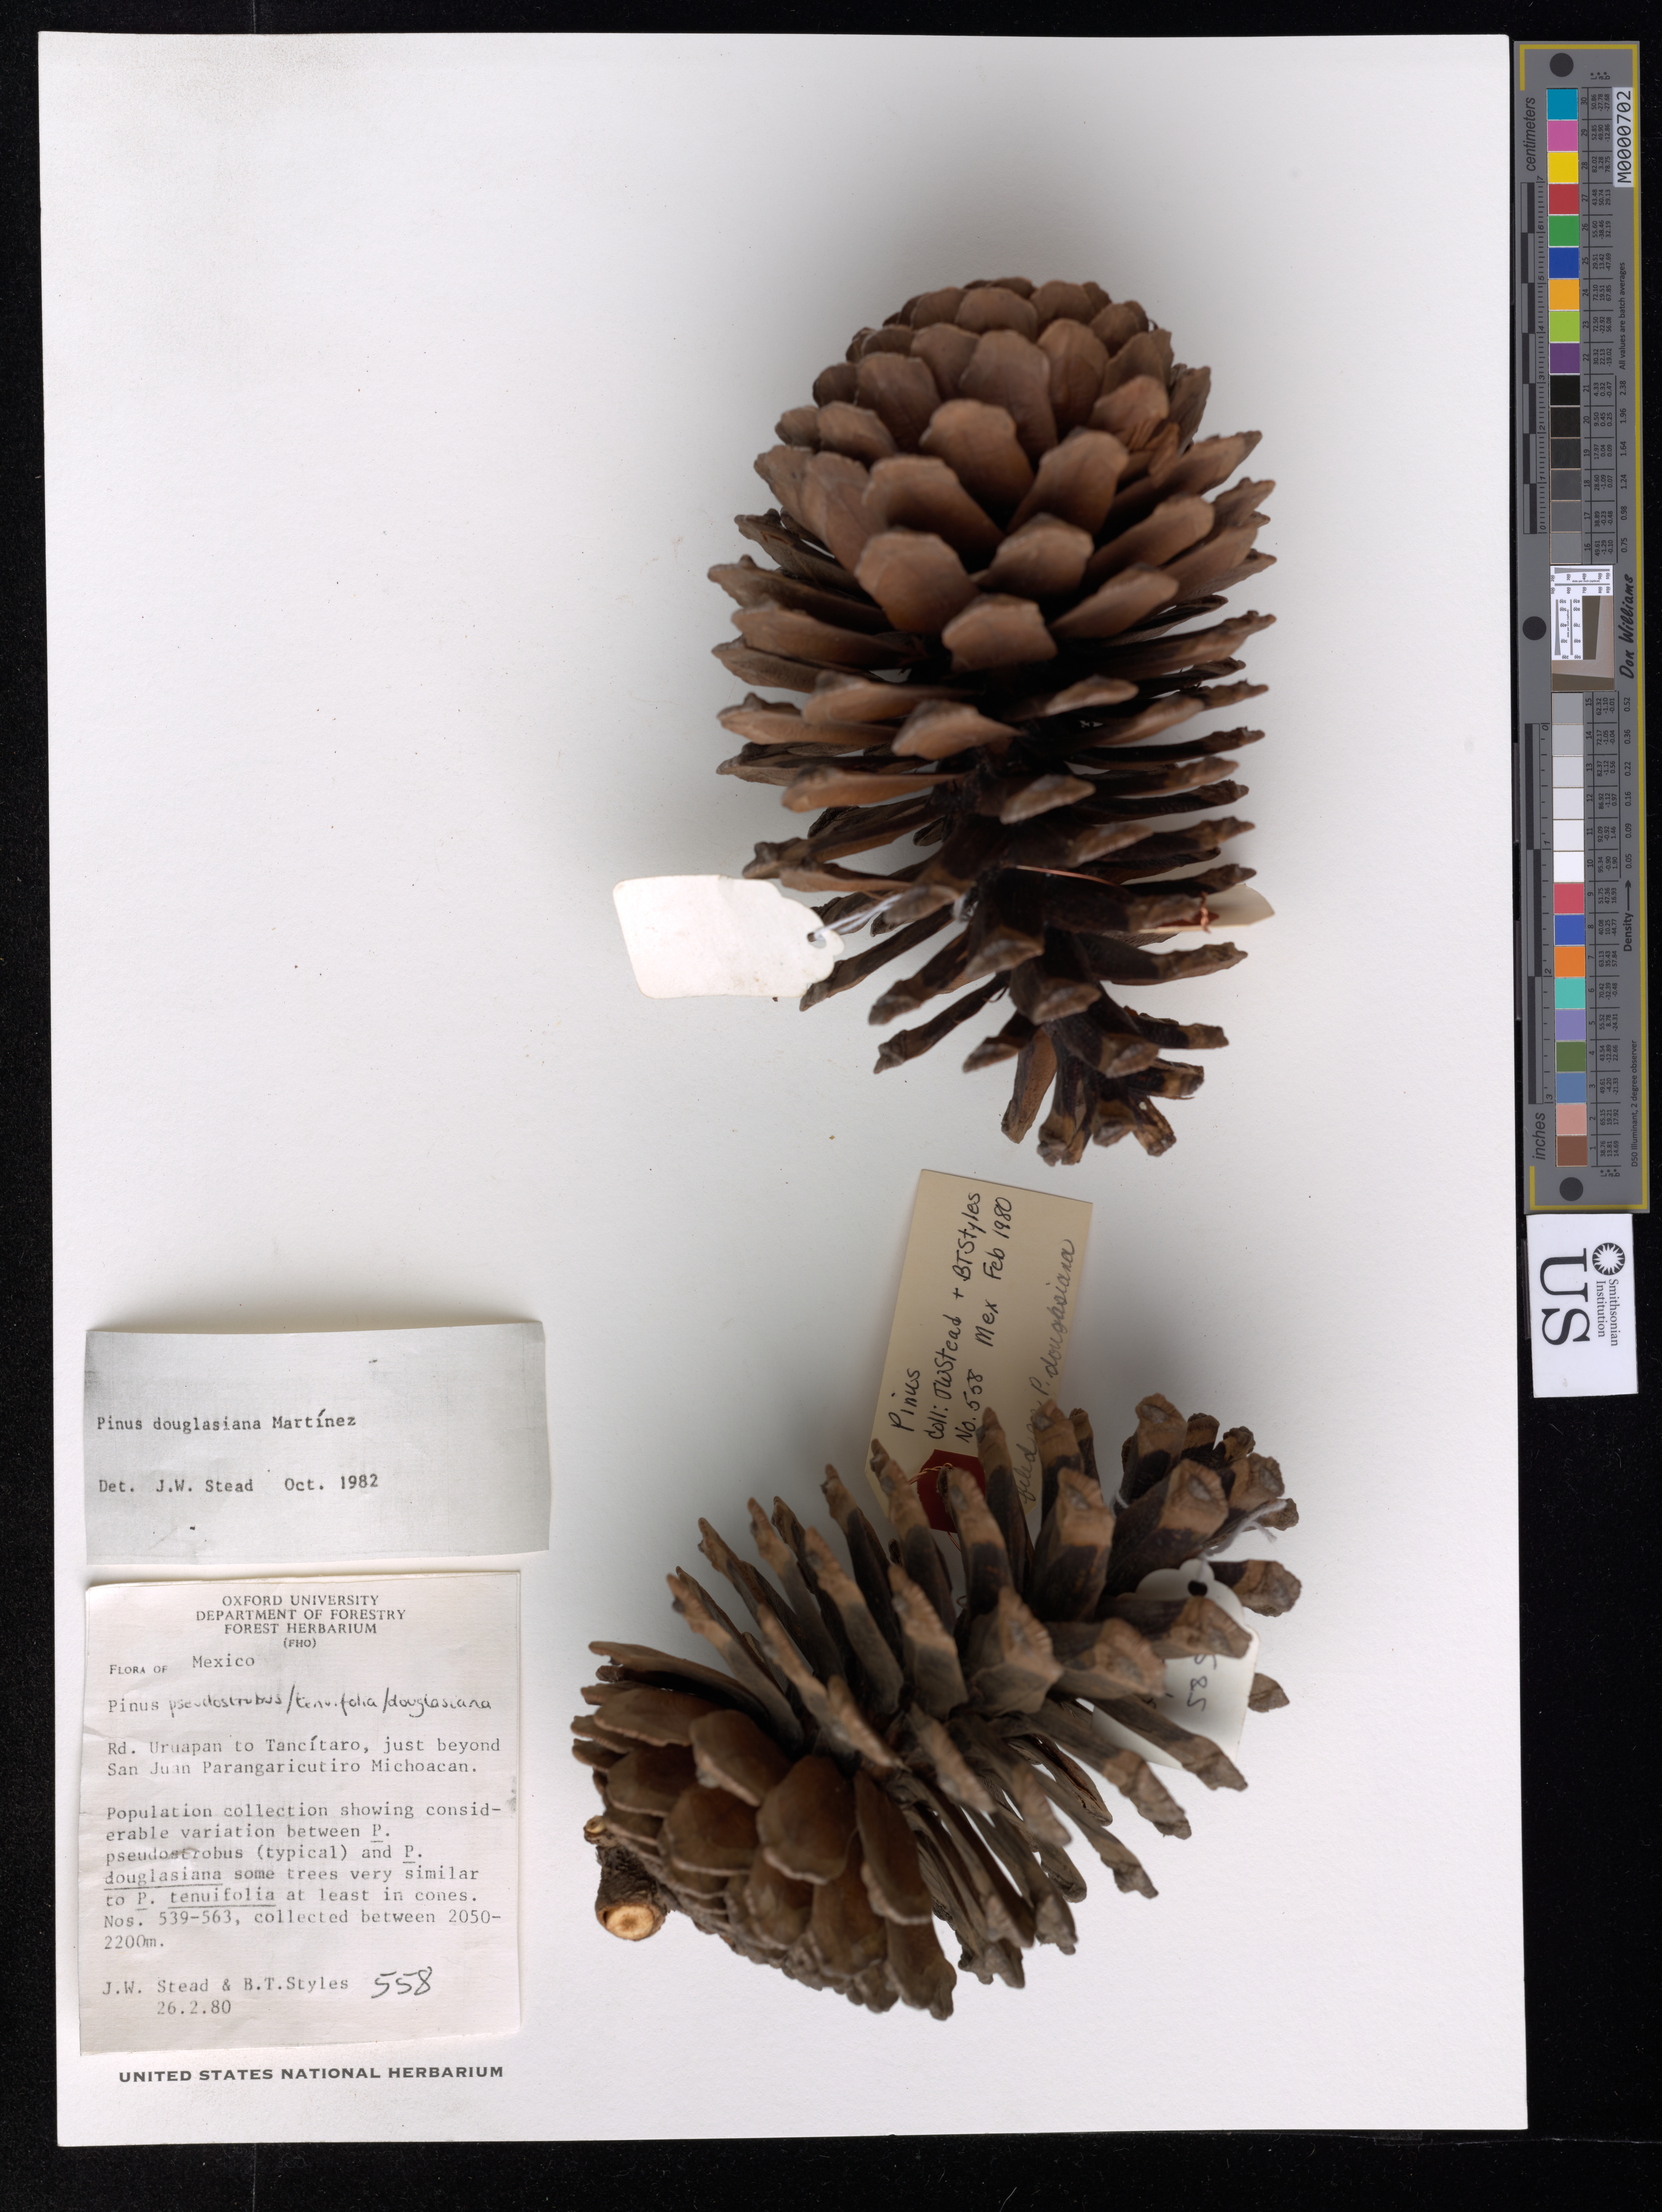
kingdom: Plantae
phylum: Tracheophyta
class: Pinopsida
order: Pinales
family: Pinaceae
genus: Pinus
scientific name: Pinus douglasiana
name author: Martínez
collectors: J. Stead & B. T. Styles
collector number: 558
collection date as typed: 26 Feb 1980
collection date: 1980-02-26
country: Mexico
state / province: Michoacán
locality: Rd. Uruapan to Tancítaro, just beyond San Juan Parangaricutiro.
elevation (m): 2200